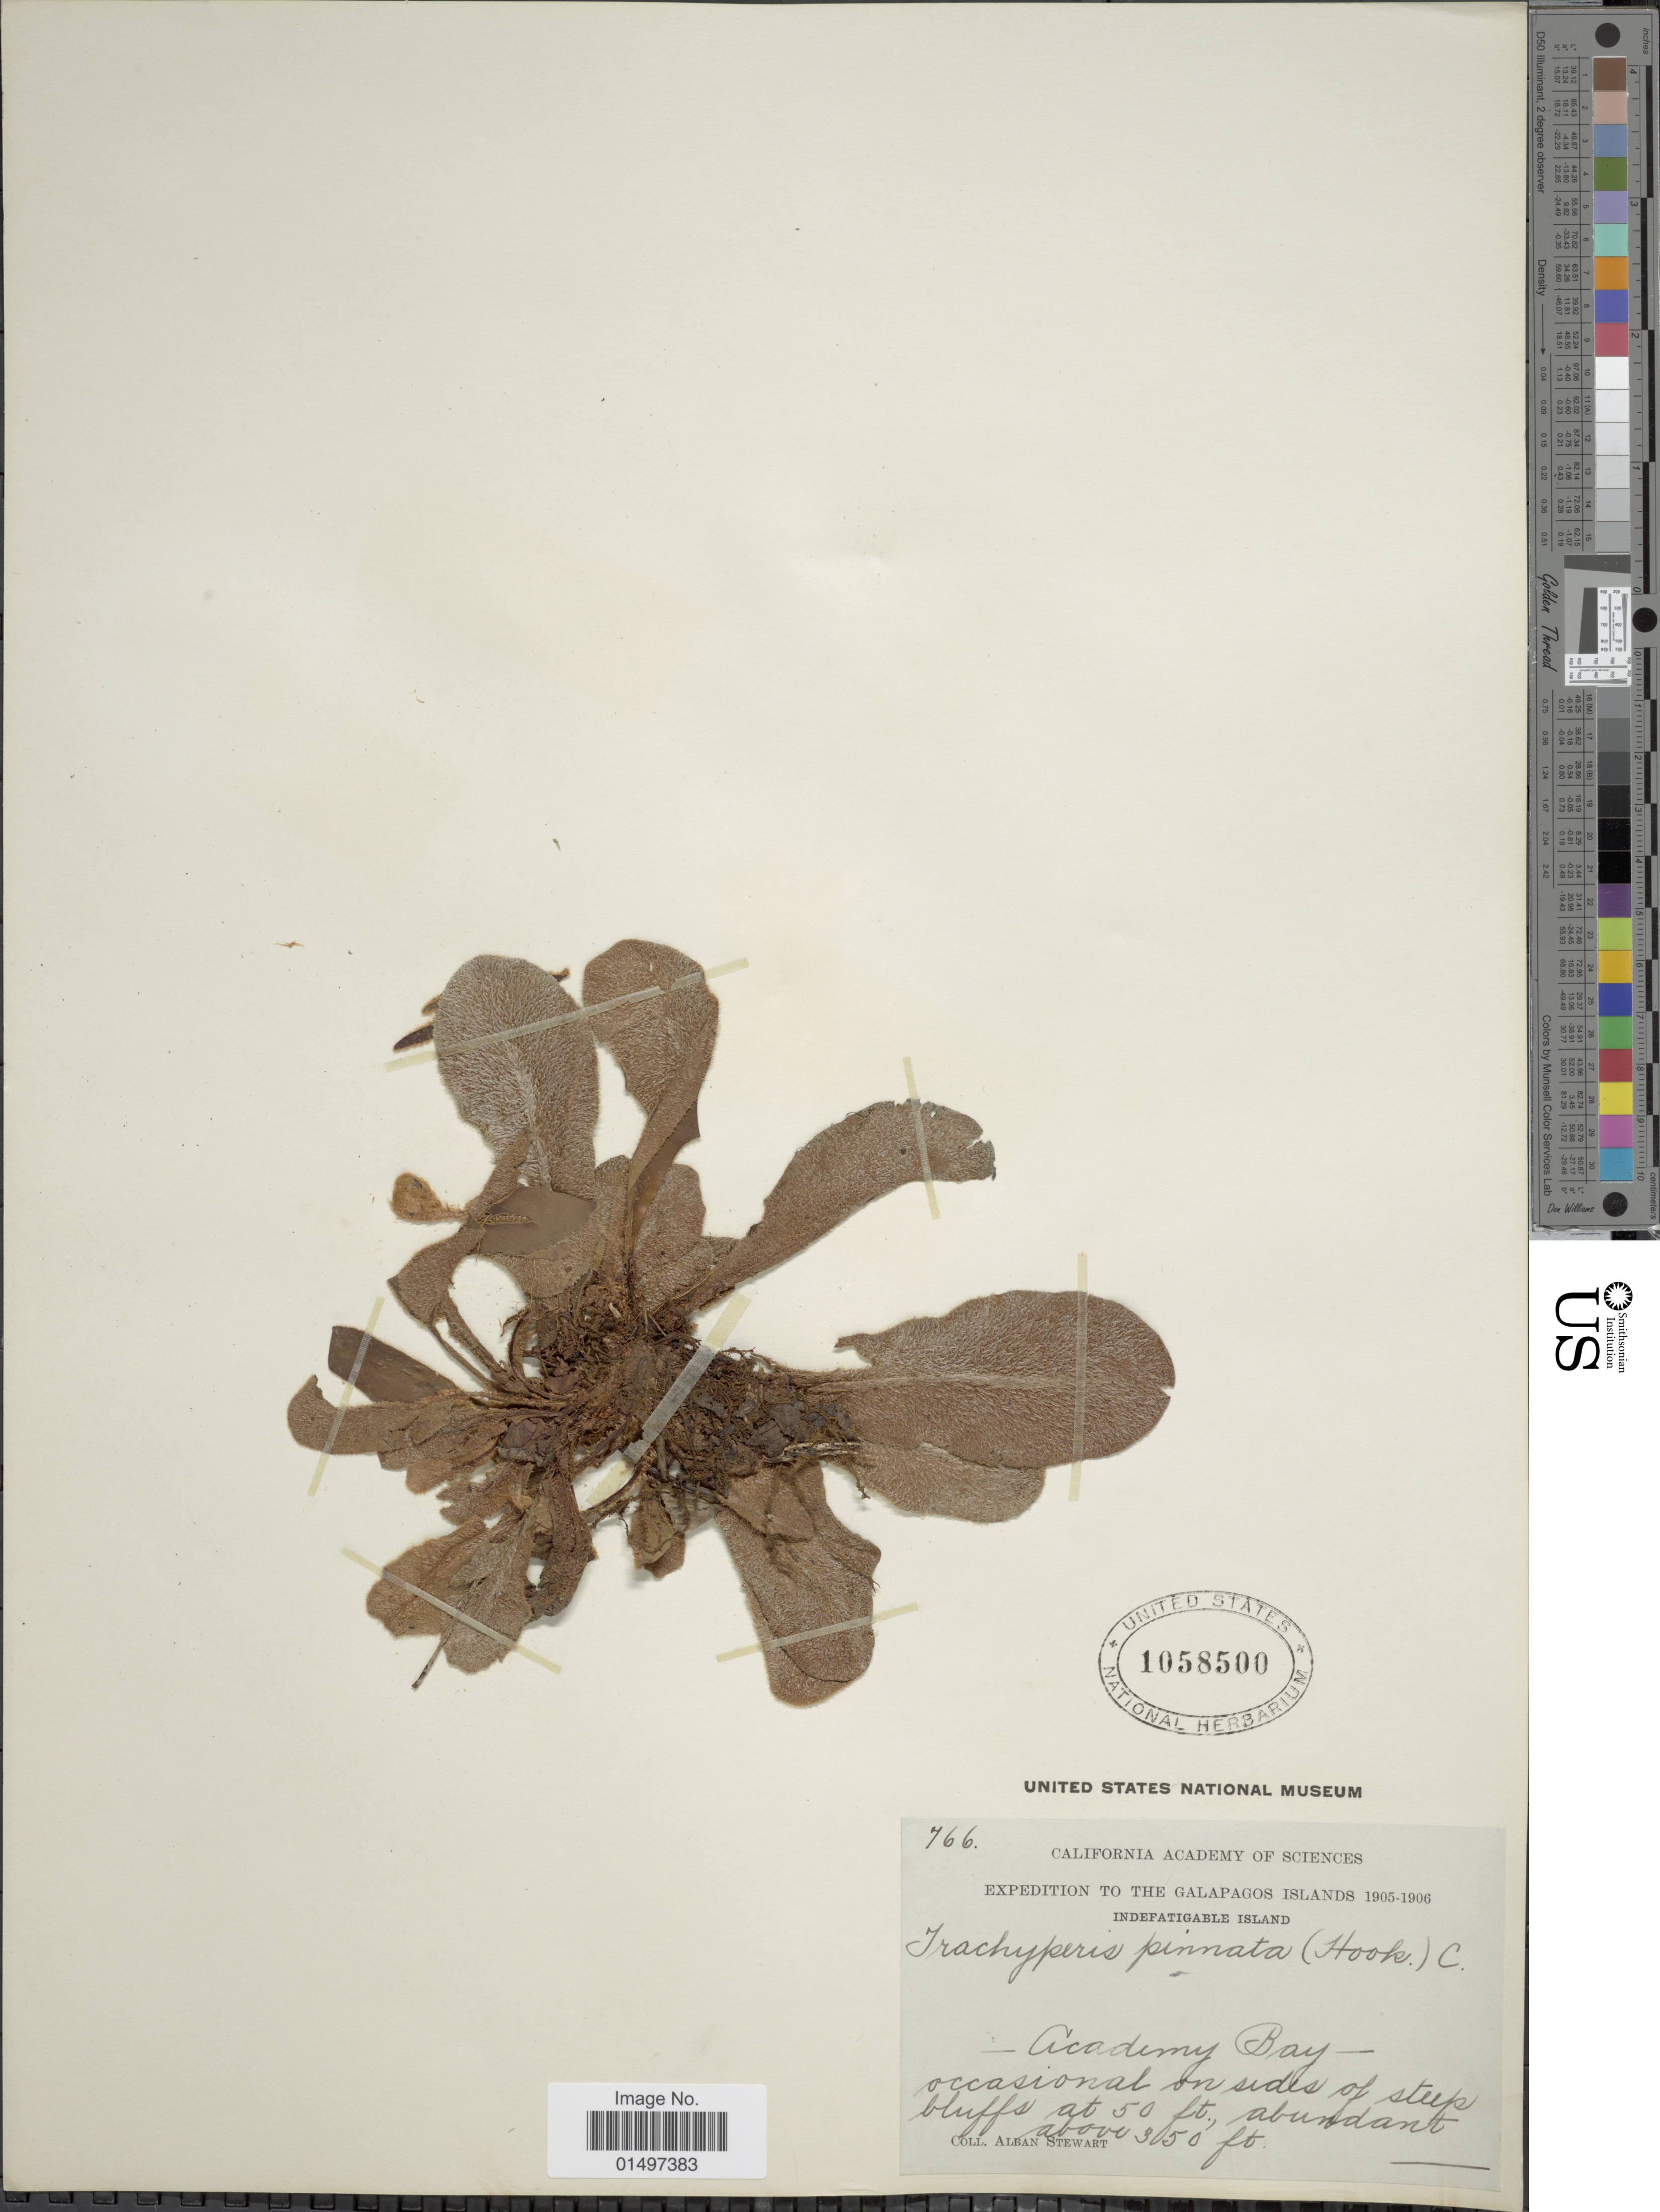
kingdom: Plantae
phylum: Tracheophyta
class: Polypodiopsida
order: Polypodiales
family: Pteridaceae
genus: Trachypteris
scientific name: Trachypteris pinnata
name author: (Hook. f.) C. Chr.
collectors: A. Stewart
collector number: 766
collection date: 1905/1906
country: Ecuador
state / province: Colón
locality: Galapagos Islands. Indefatigable Island. Academy Bay.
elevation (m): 107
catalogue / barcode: US 1058500